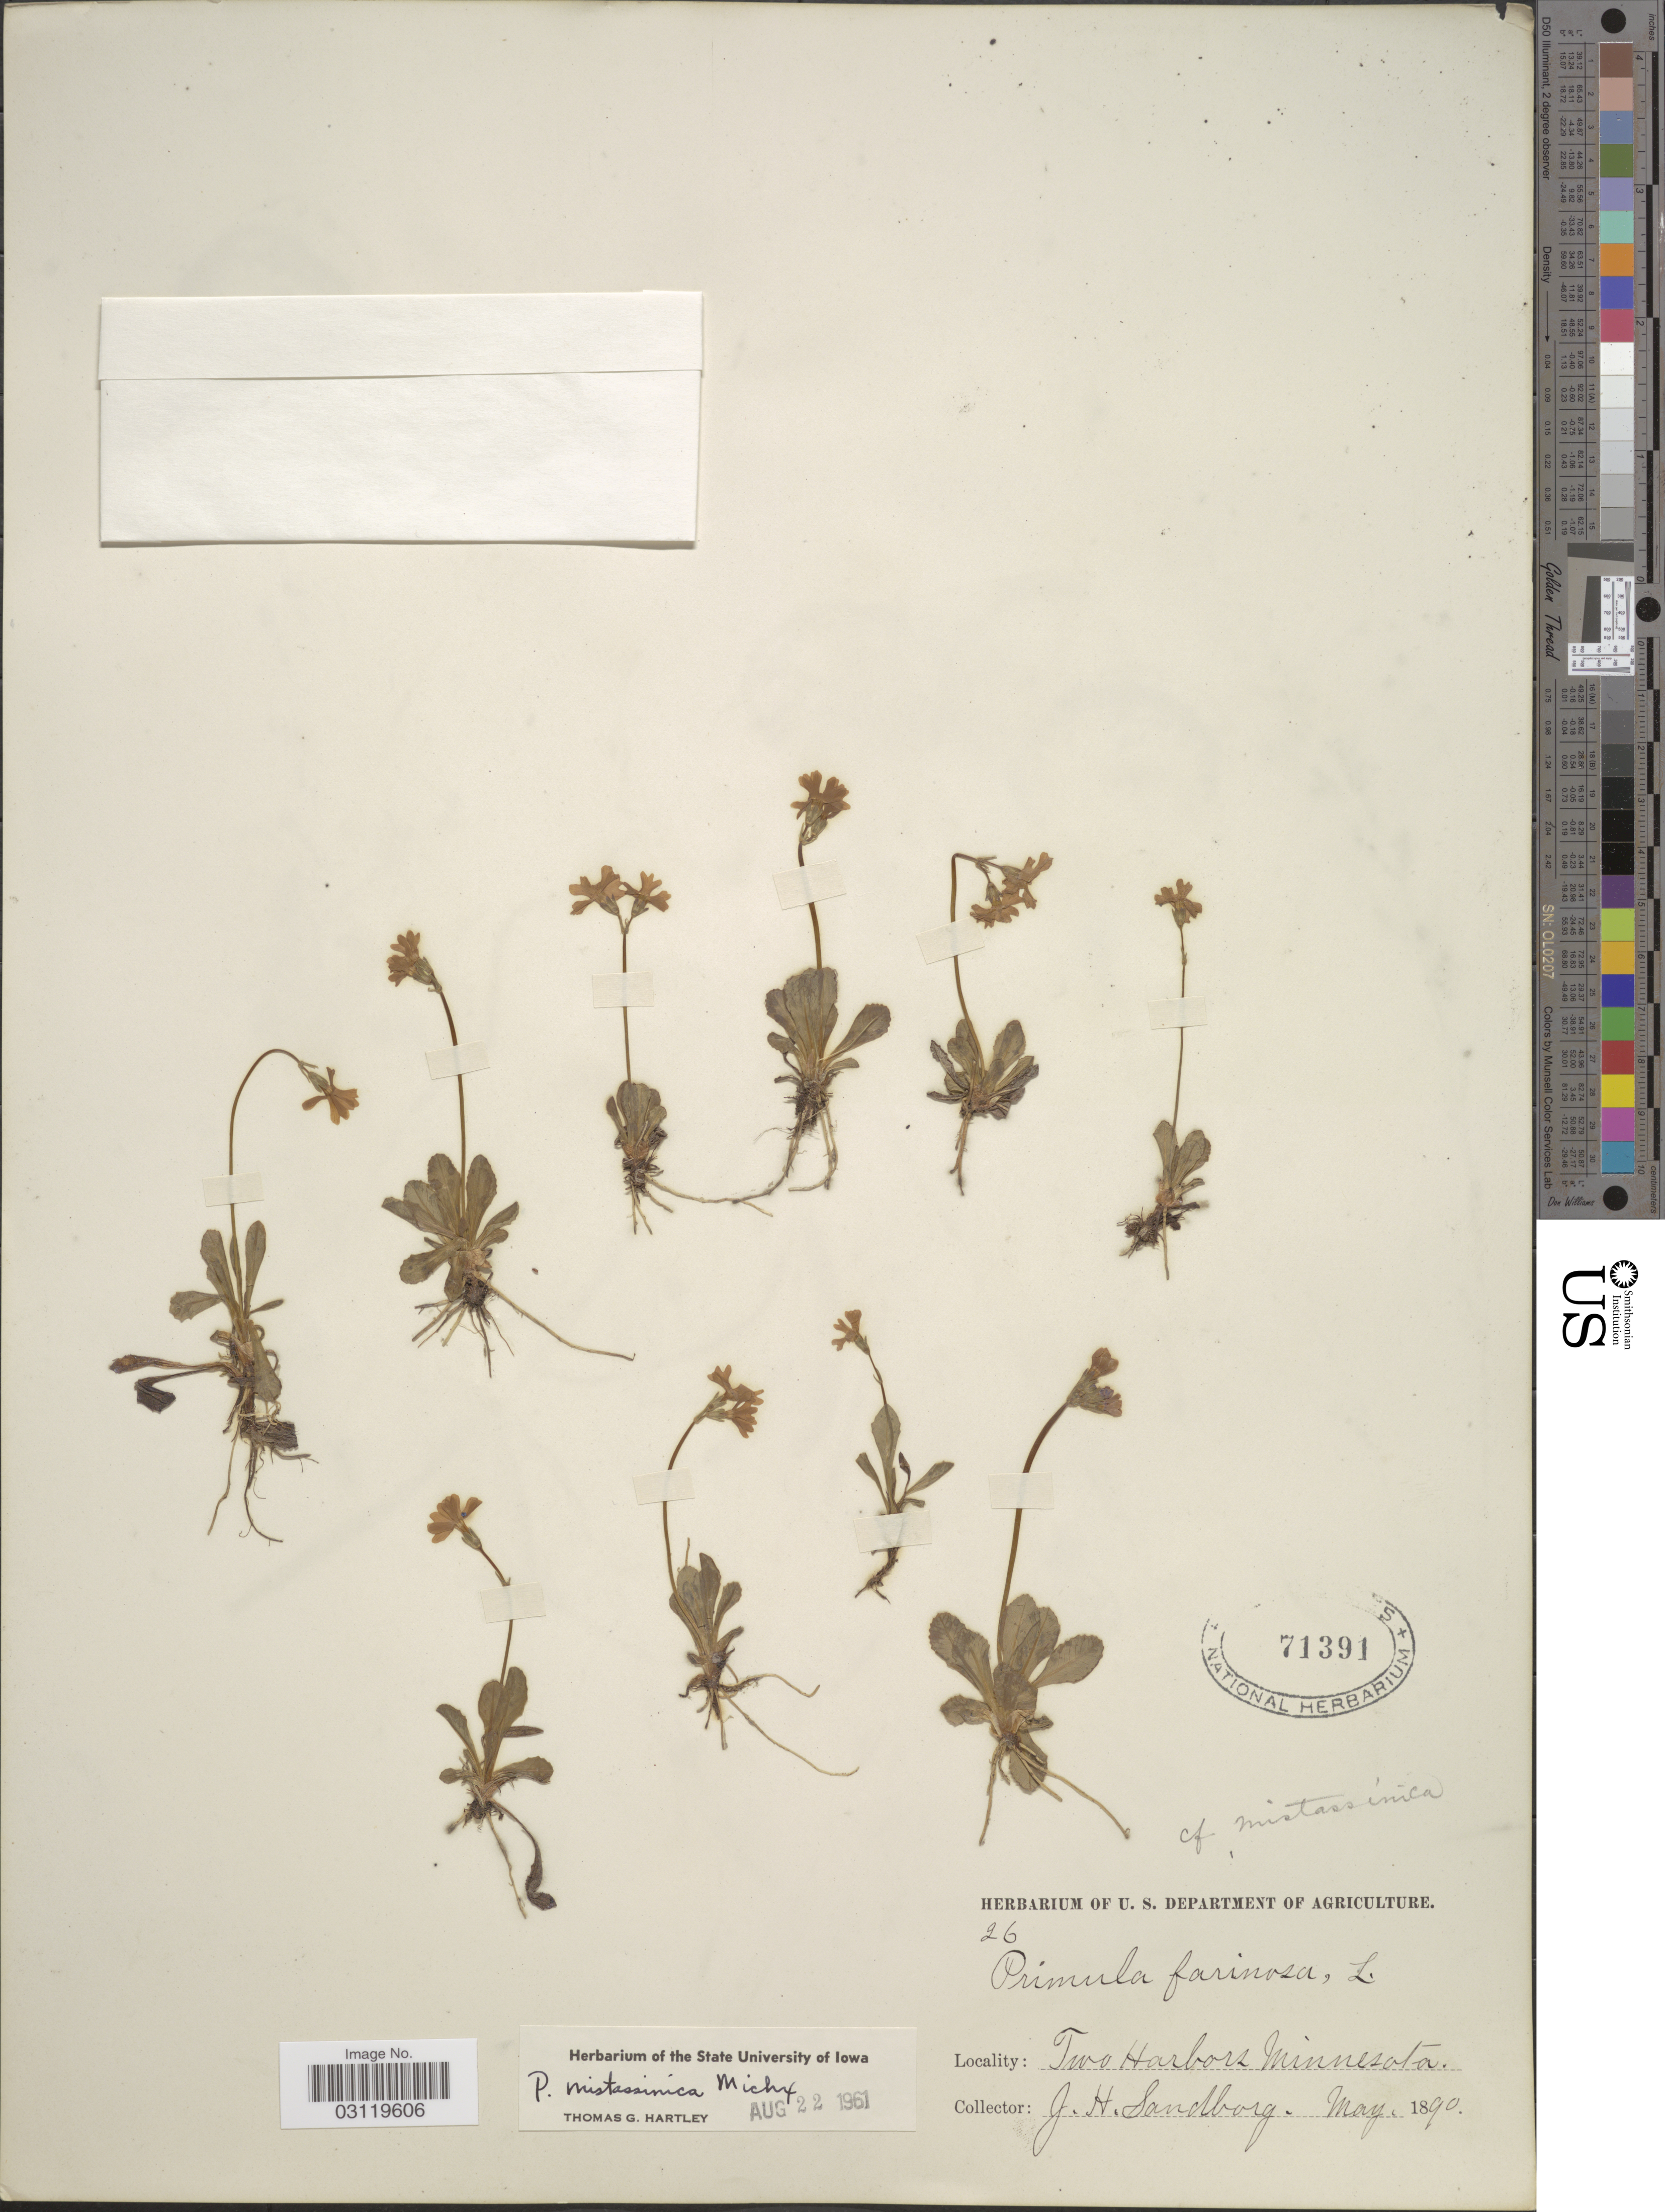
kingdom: Plantae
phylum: Tracheophyta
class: Magnoliopsida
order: Ericales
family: Primulaceae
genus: Primula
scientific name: Primula mistassinica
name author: Michx.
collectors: J. H. Sandberg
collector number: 26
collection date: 1890-05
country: United States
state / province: Minnesota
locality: Two Harbors.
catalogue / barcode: US 71391